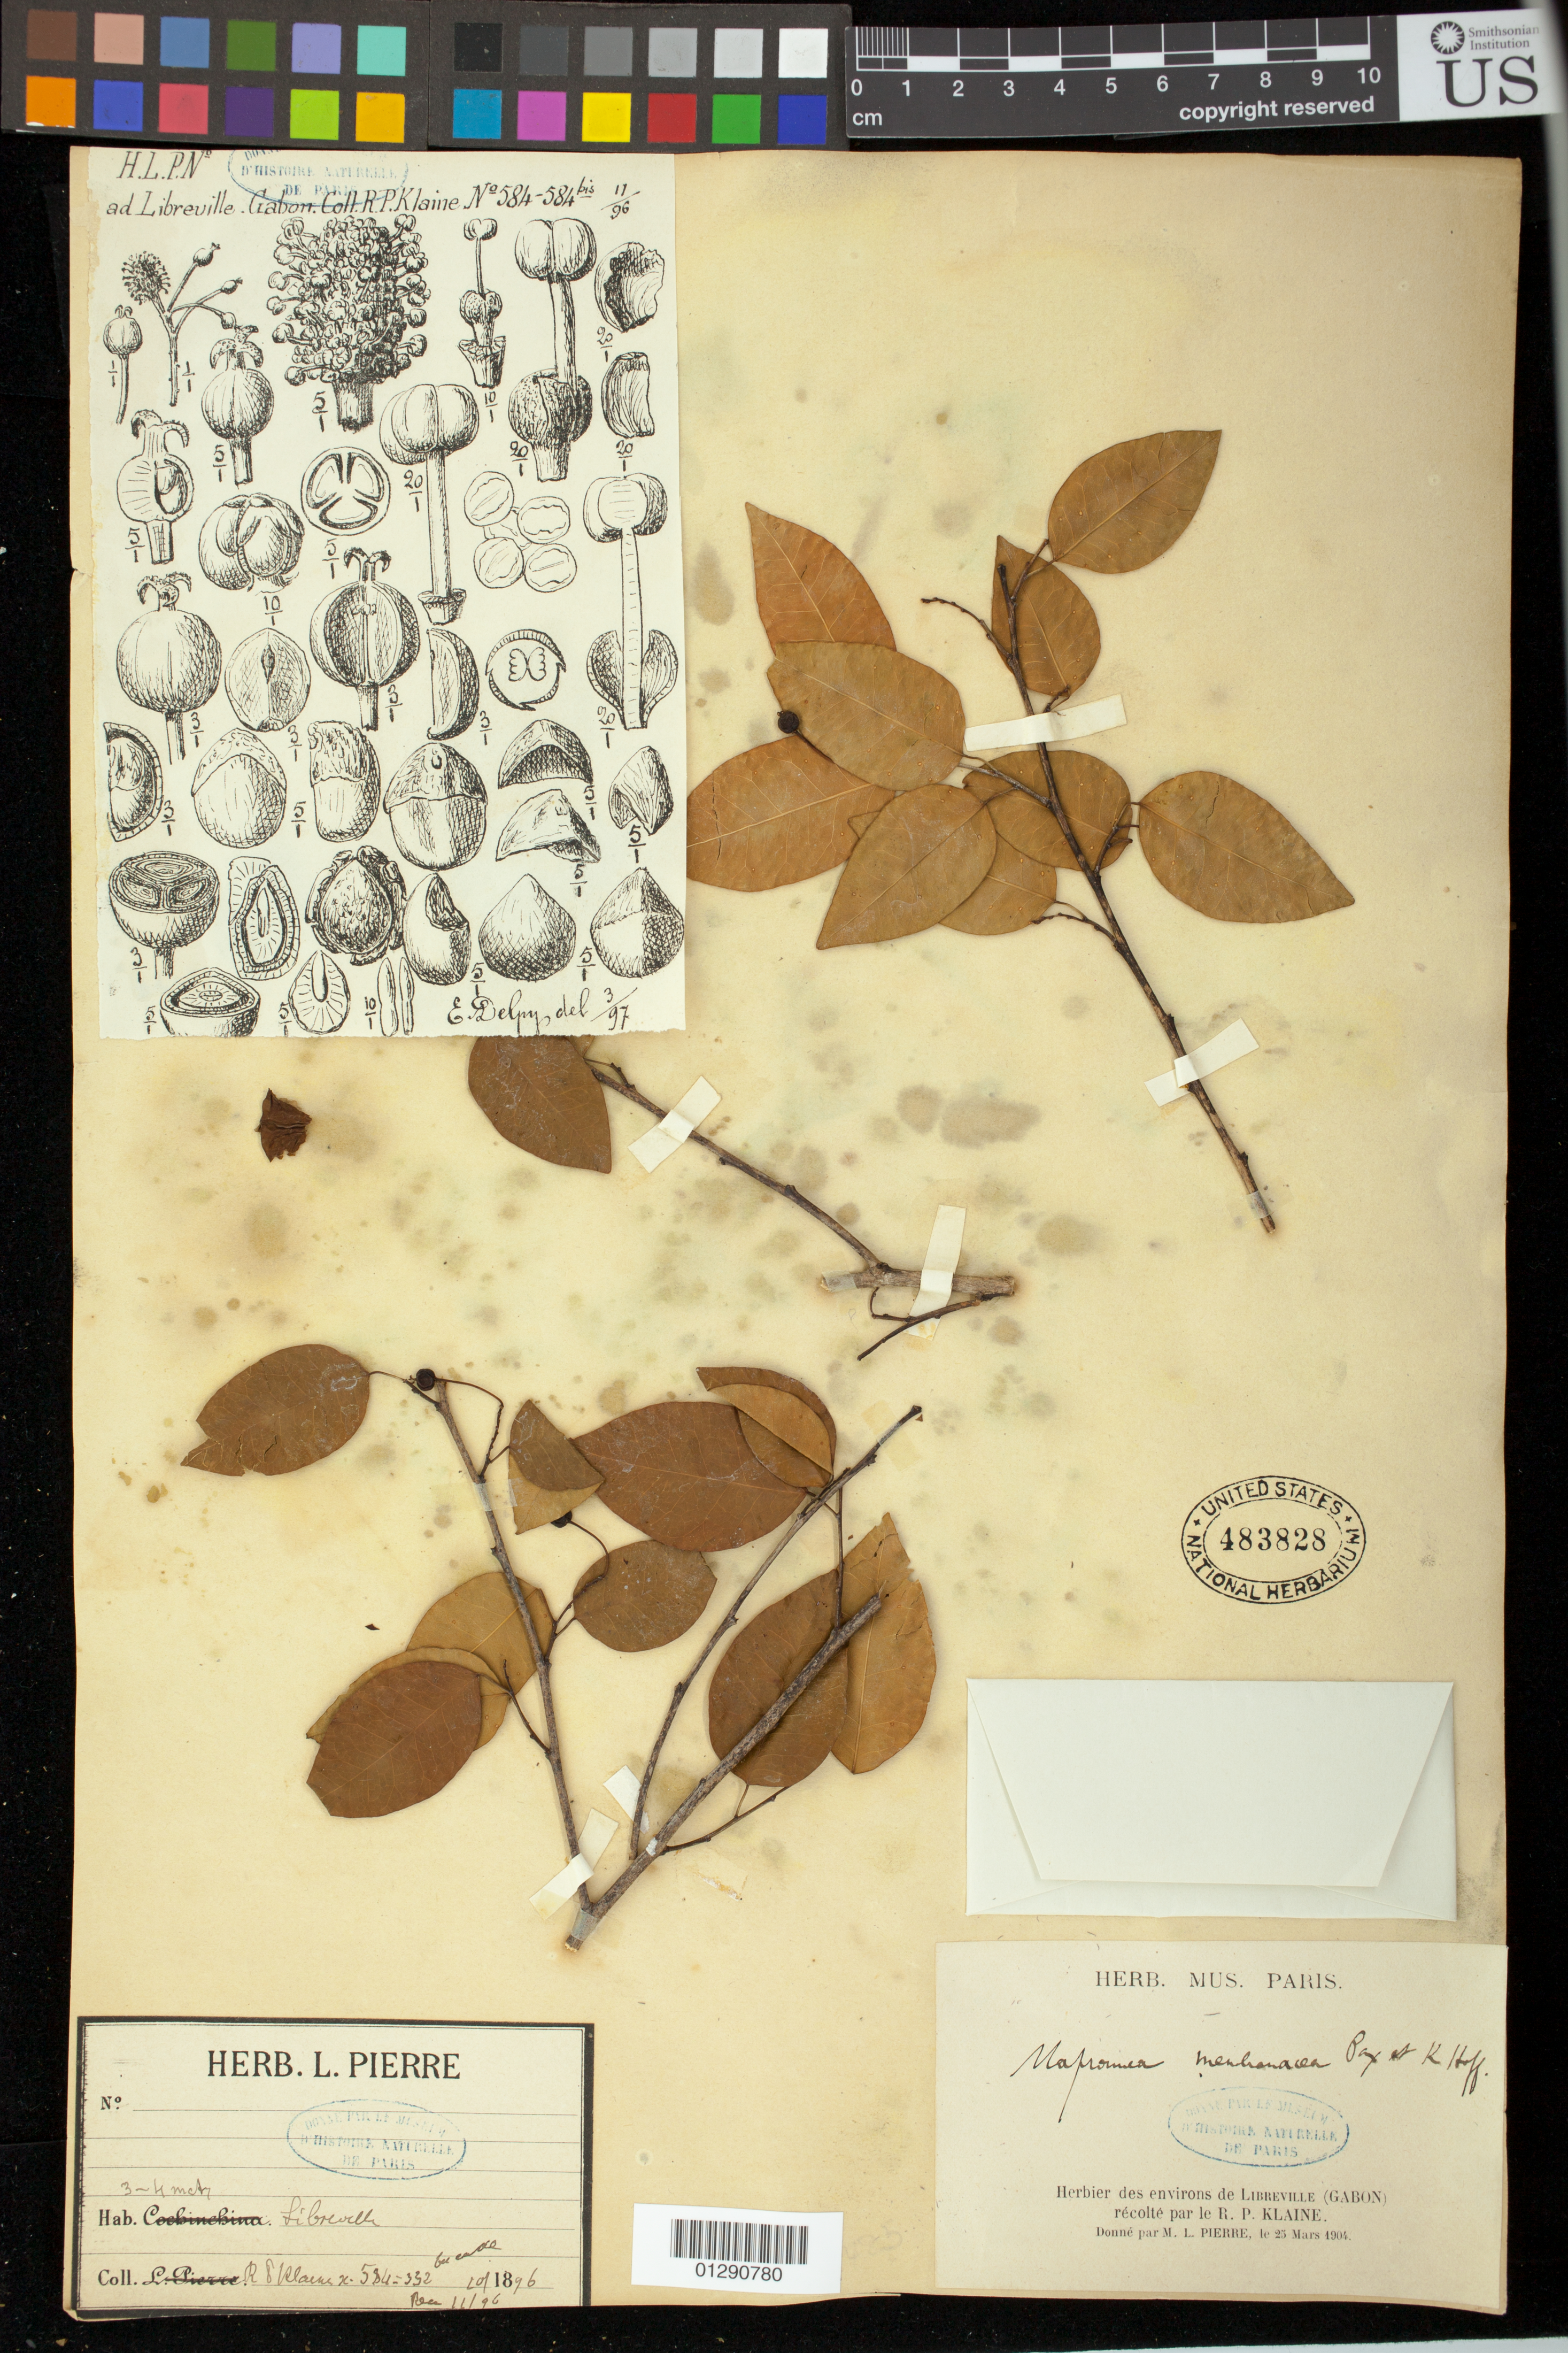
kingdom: Plantae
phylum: Tracheophyta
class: Magnoliopsida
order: Malpighiales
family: Euphorbiaceae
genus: Maprounea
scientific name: Maprounea membranacea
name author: Pax & K. Hoffm.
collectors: R. Klaine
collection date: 1896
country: Gabon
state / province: Estuaire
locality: Libreville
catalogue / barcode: US 483828